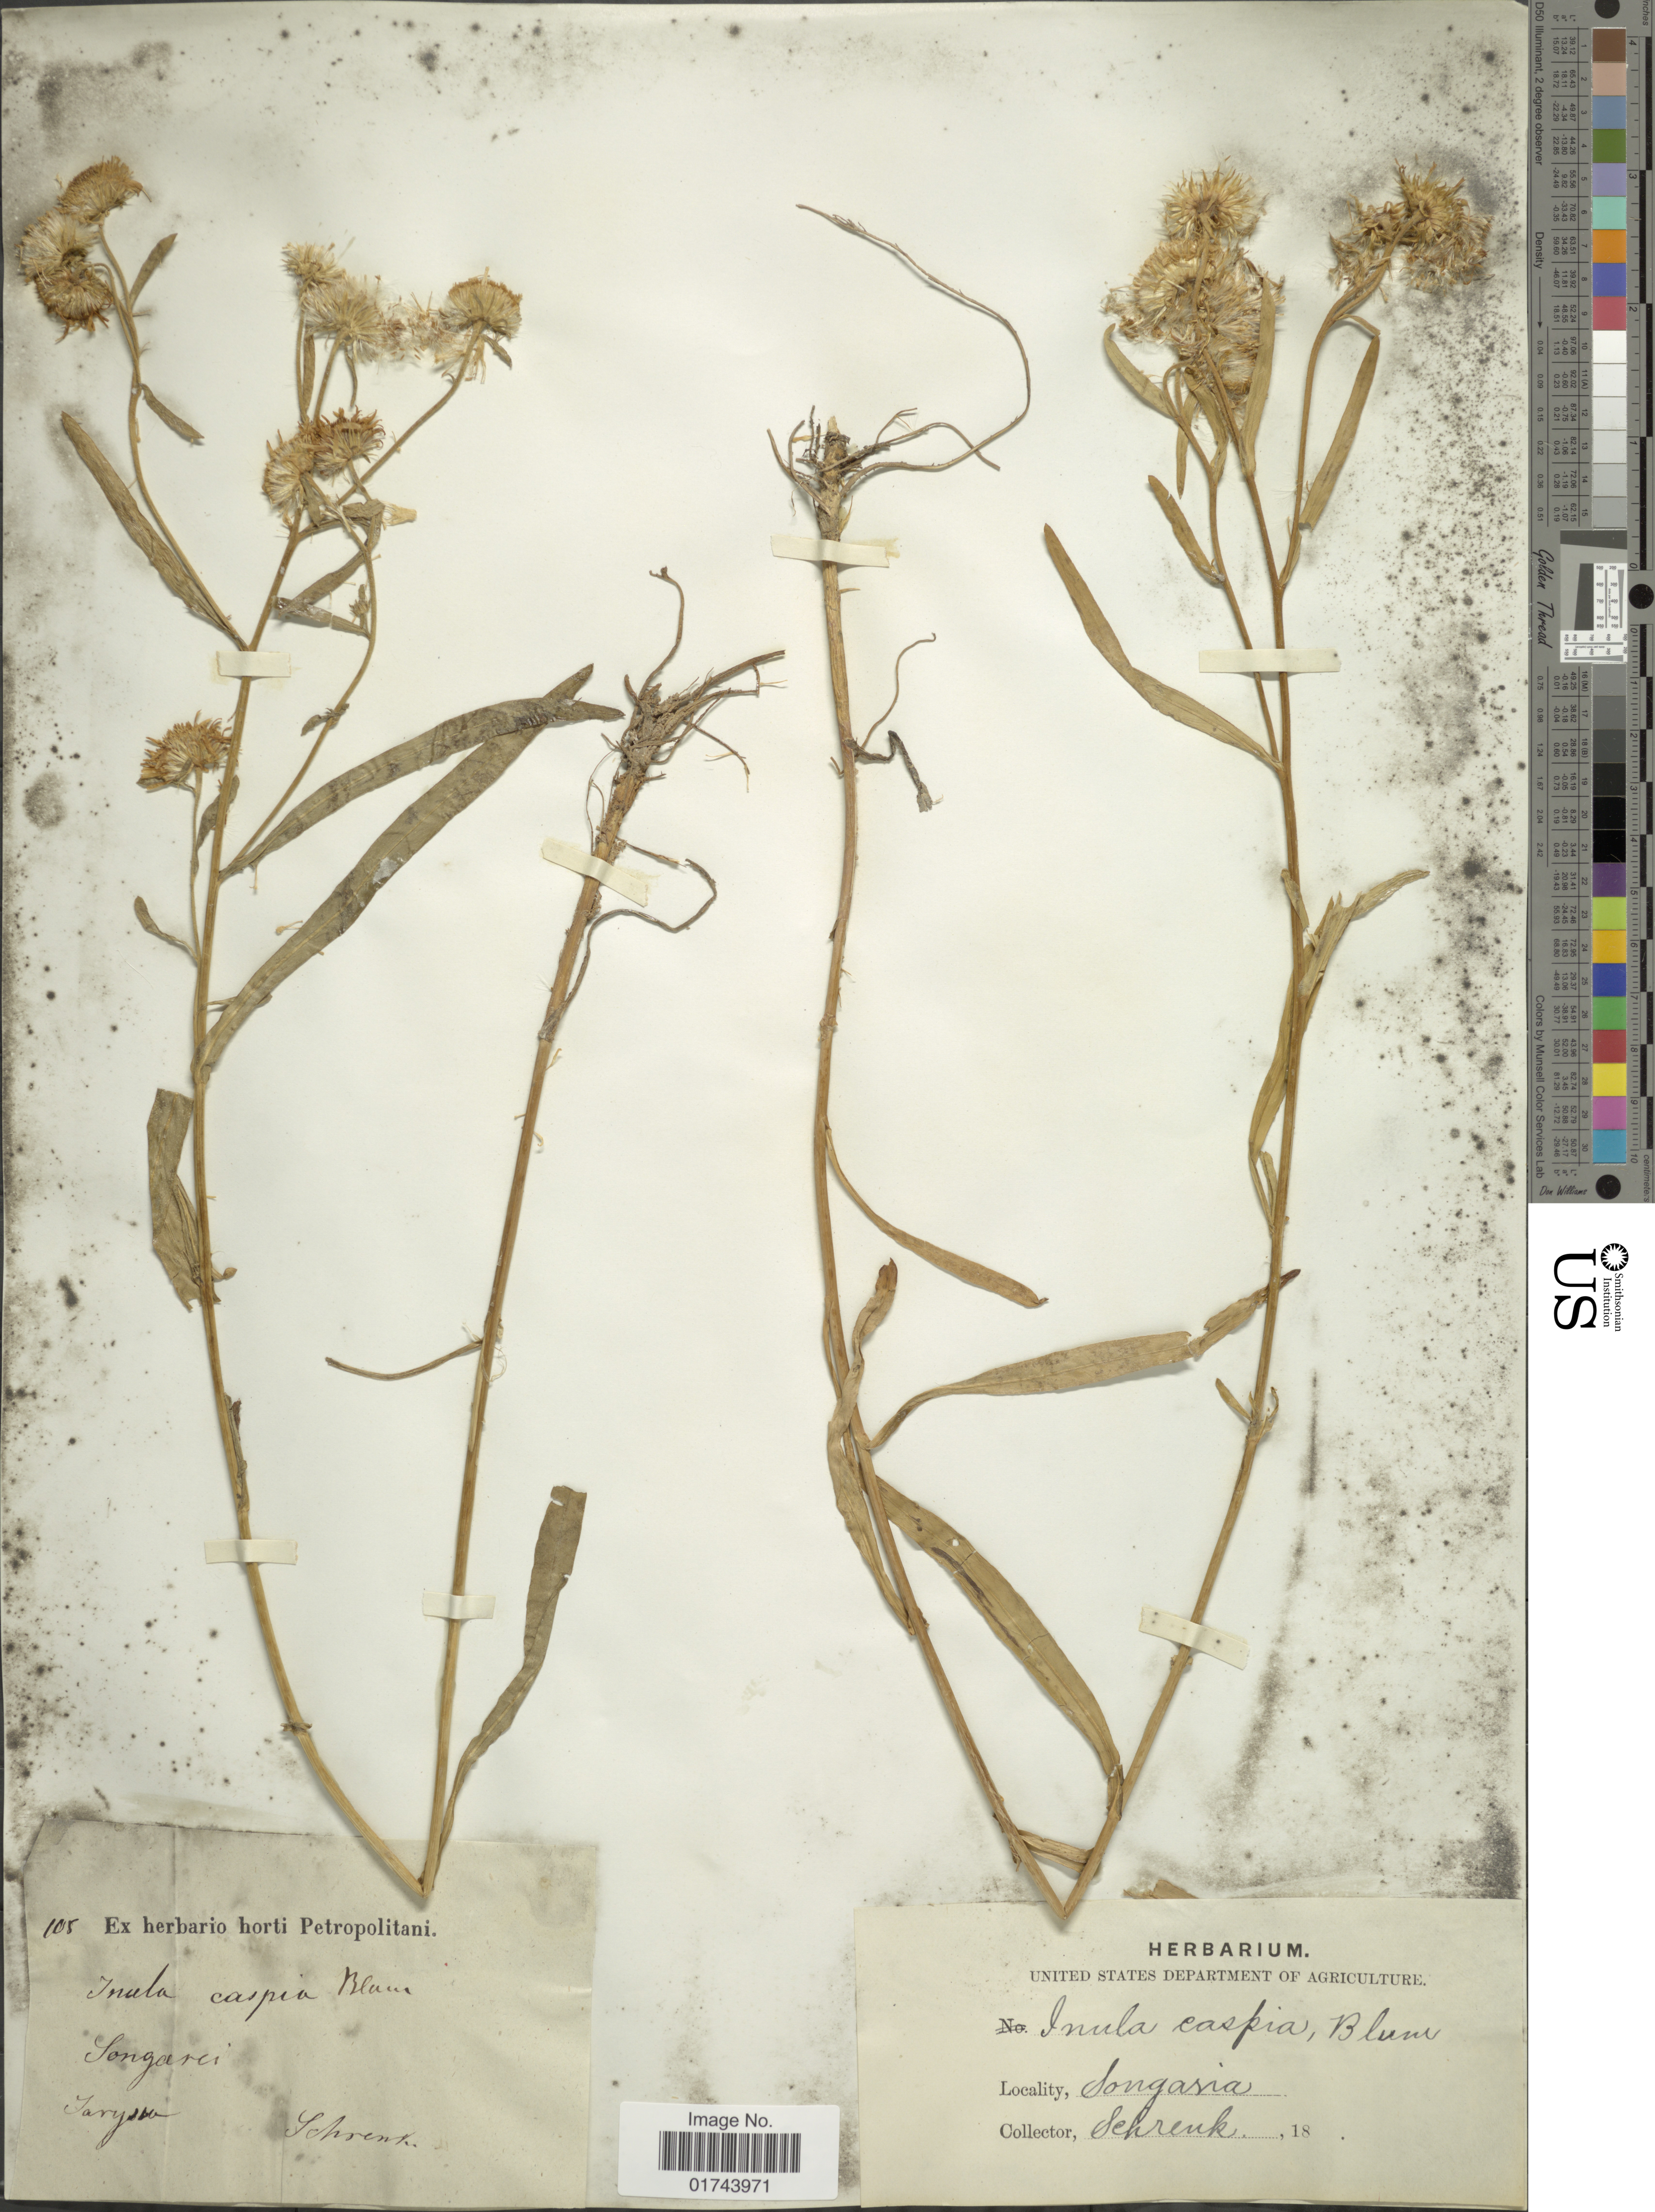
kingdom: Plantae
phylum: Tracheophyta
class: Magnoliopsida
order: Asterales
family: Asteraceae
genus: Inula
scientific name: Inula caspica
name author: Blume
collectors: A.G. Schrenk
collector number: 105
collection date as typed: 18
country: China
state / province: Xinjiang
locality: Songasia